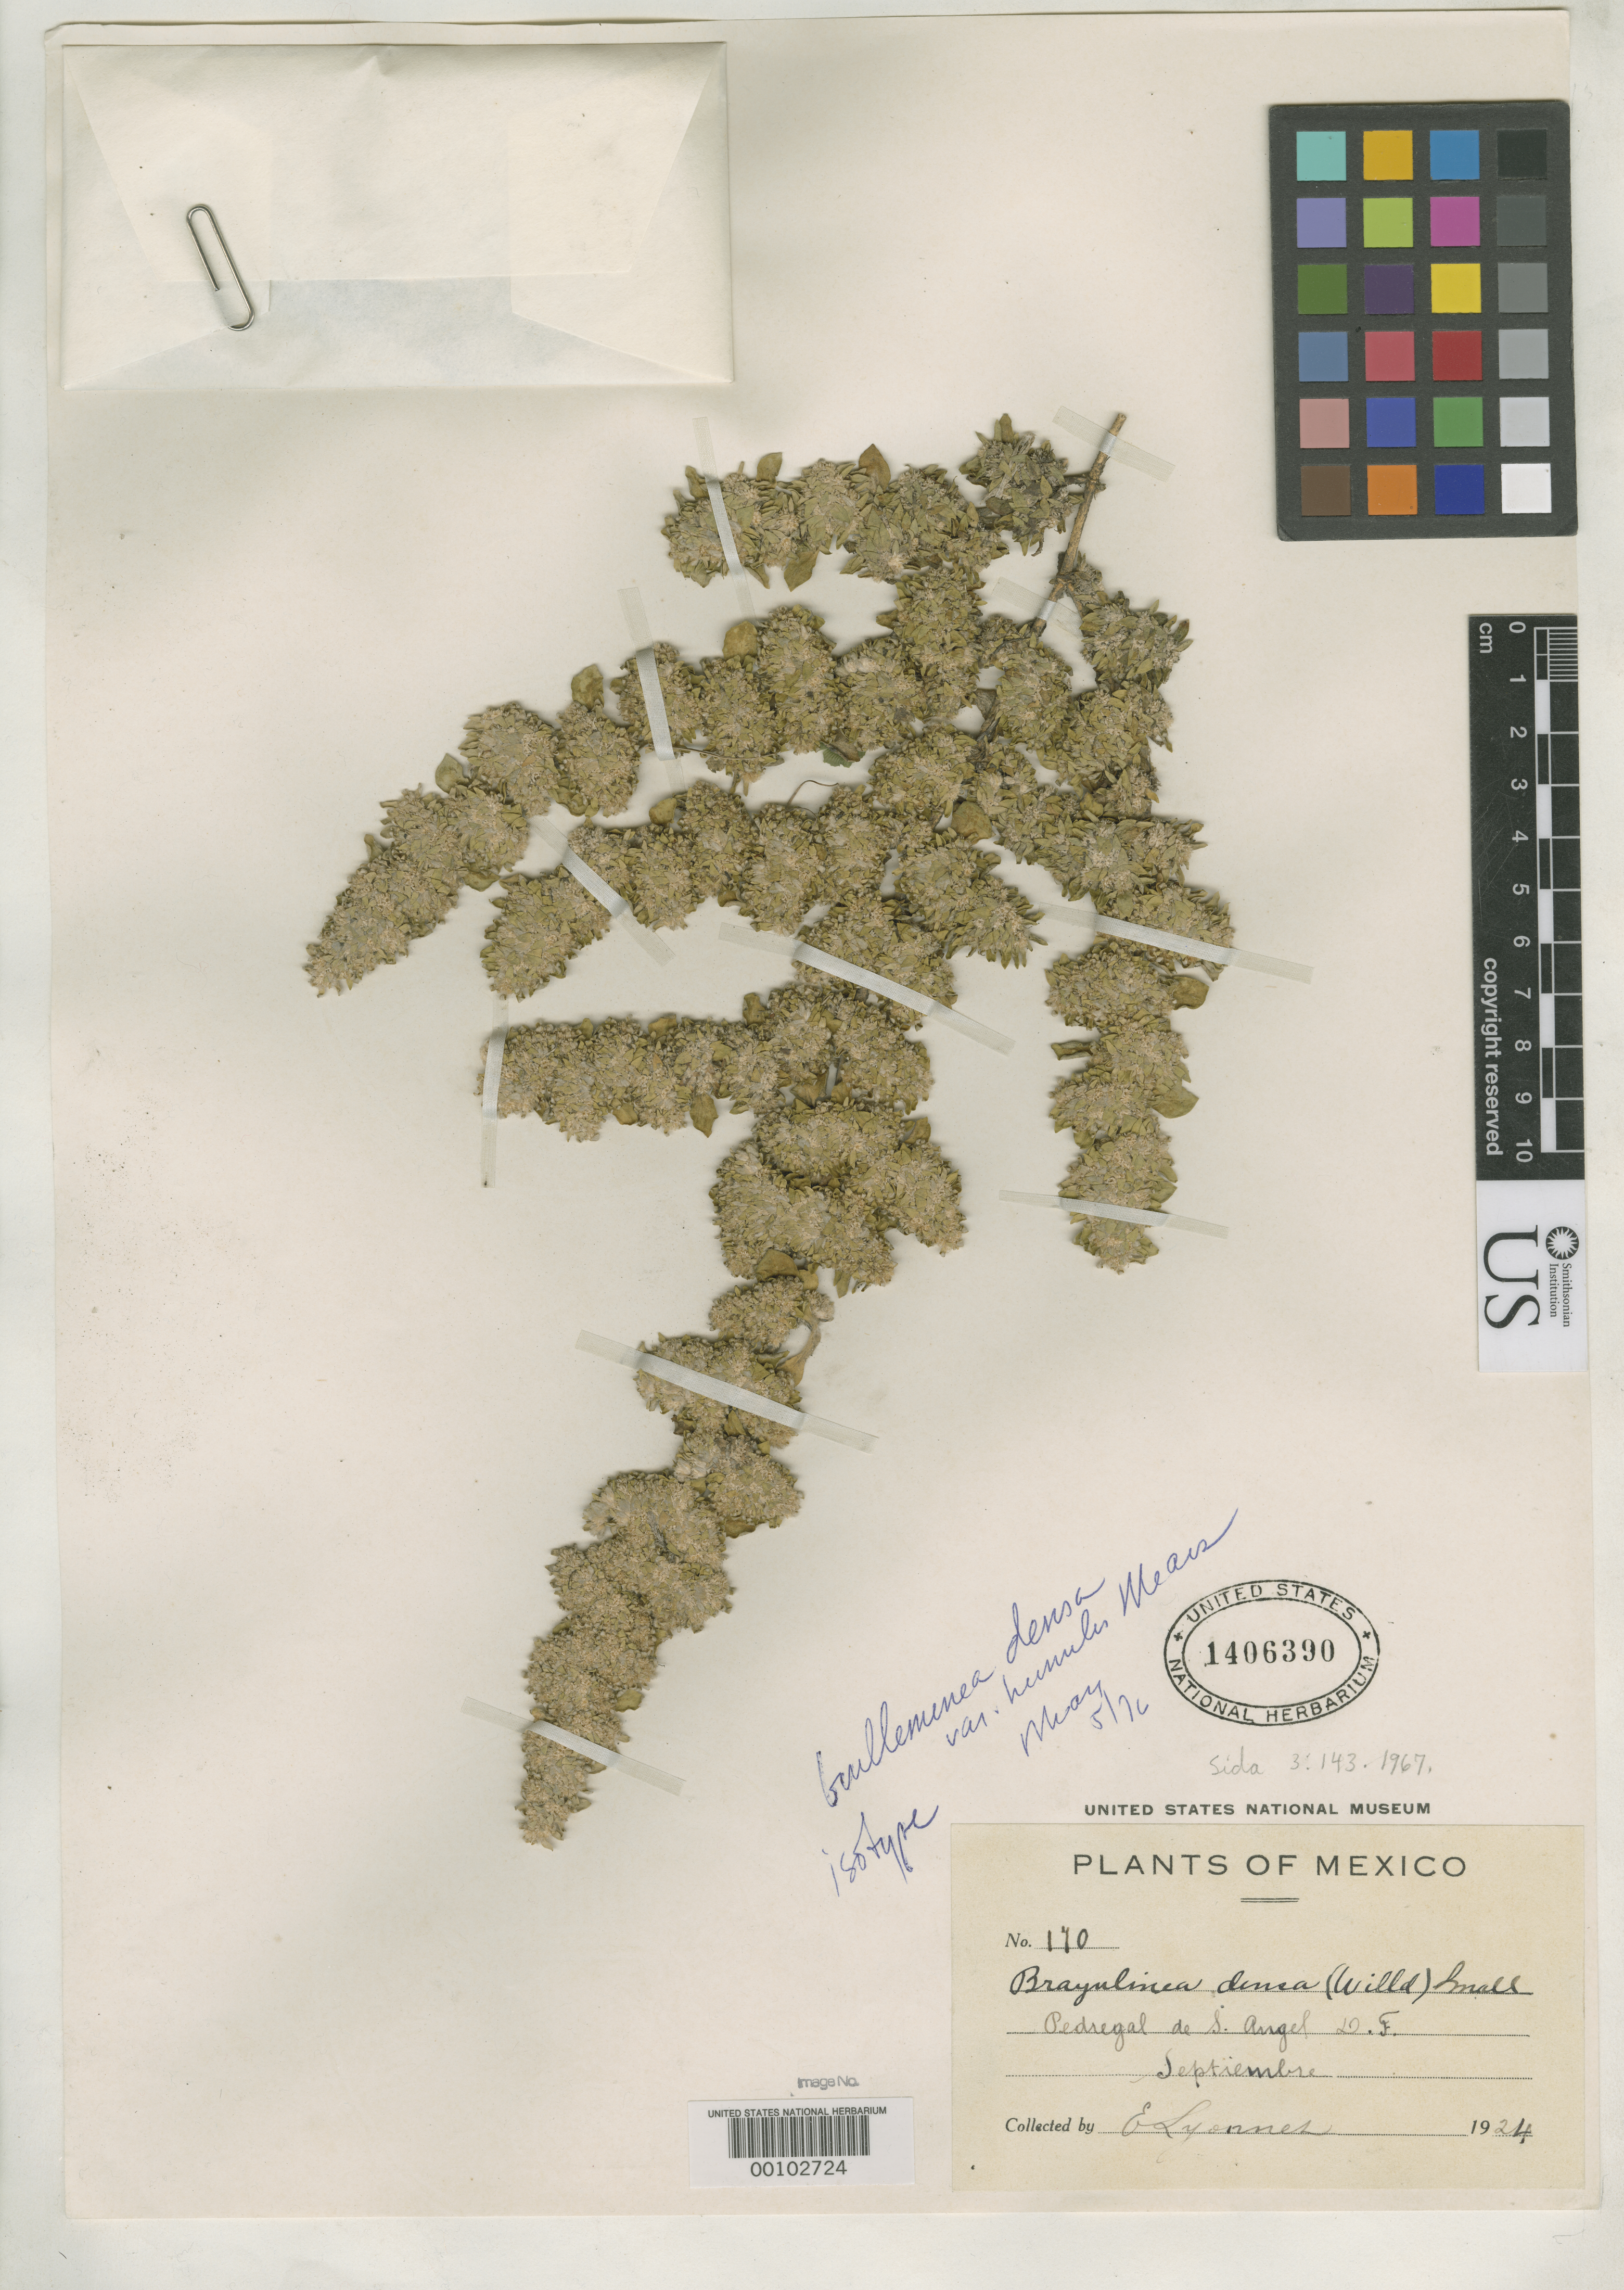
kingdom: Plantae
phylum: Tracheophyta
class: Magnoliopsida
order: Caryophyllales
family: Amaranthaceae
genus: Guilleminea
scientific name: Guilleminea densa var. humilis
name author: Mears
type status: Isotype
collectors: Bro. E. Lyonnet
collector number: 170 (cited 107)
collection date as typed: Sep 1924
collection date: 1924-09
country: Mexico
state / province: Distrito Federal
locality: Pedregal de San Angelo.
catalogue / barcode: US 1406390